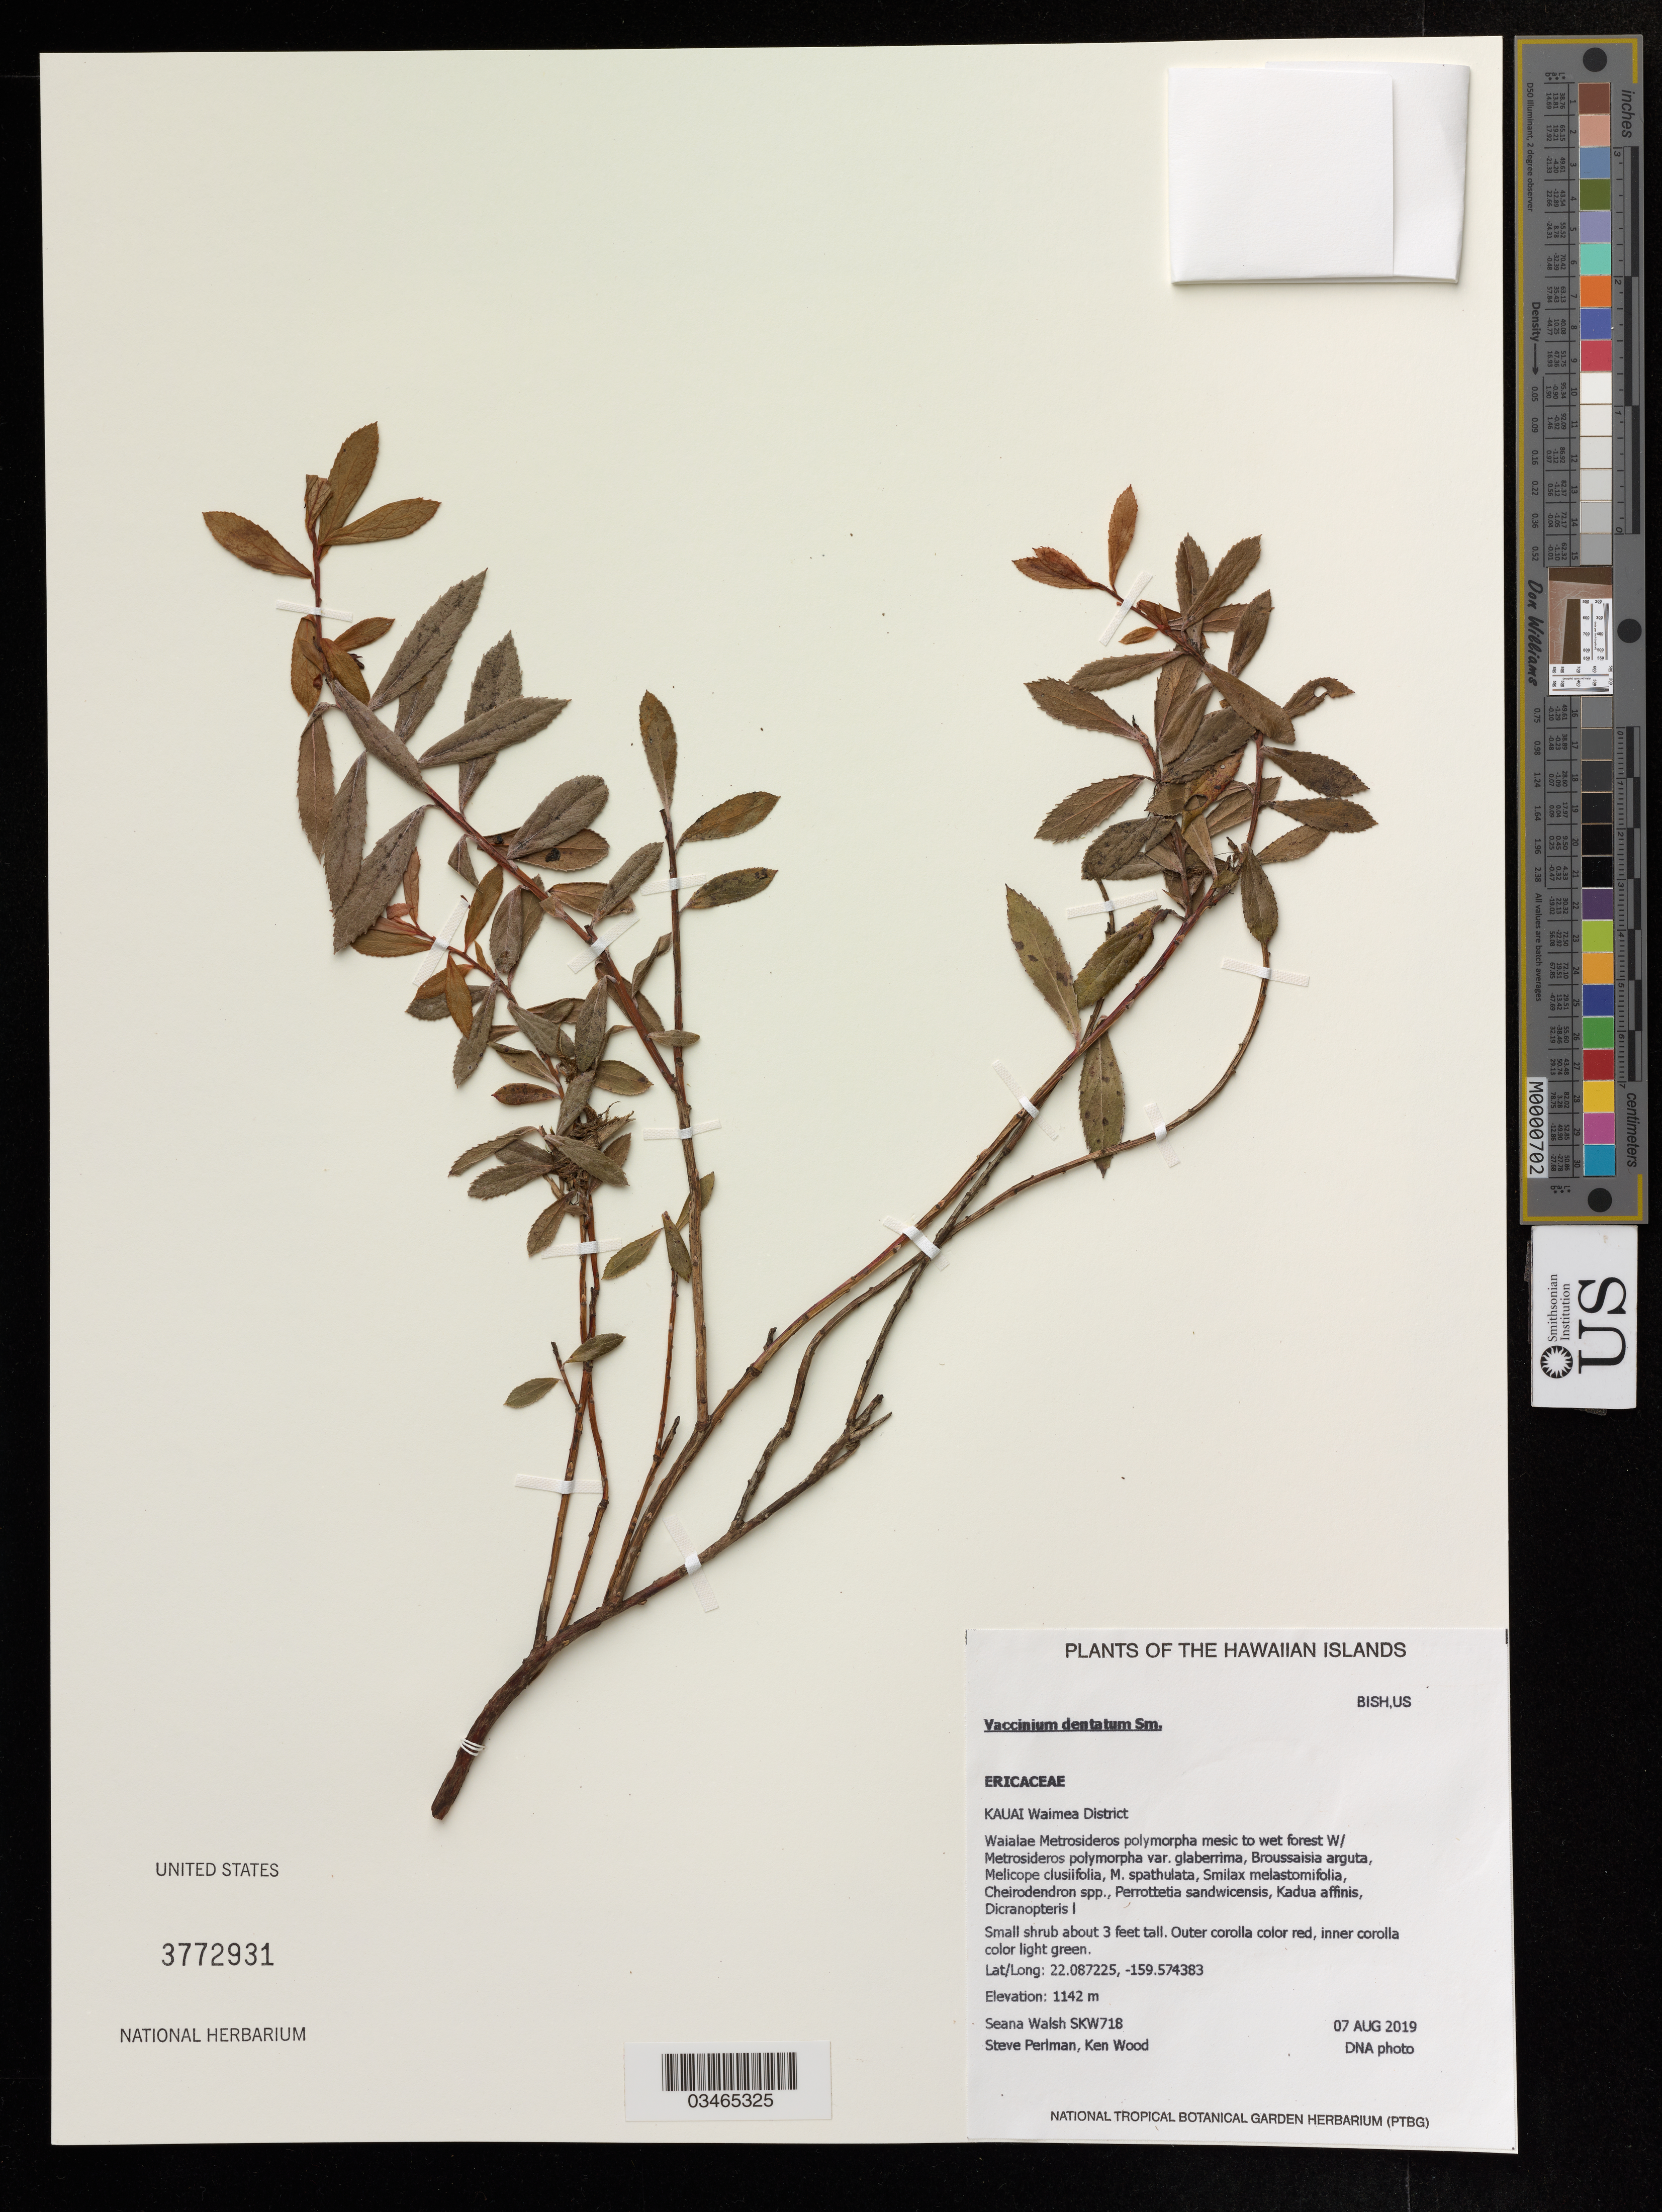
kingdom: Plantae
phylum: Tracheophyta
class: Magnoliopsida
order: Ericales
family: Ericaceae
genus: Vaccinium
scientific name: Vaccinium dentatum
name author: Sm.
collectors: S. Walsh, S. Perlman & K. Wood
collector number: SKW718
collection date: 2019-08-07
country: United States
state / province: Hawaii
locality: Kauai. Waimea District. Waialae.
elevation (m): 1142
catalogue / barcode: US 3772931